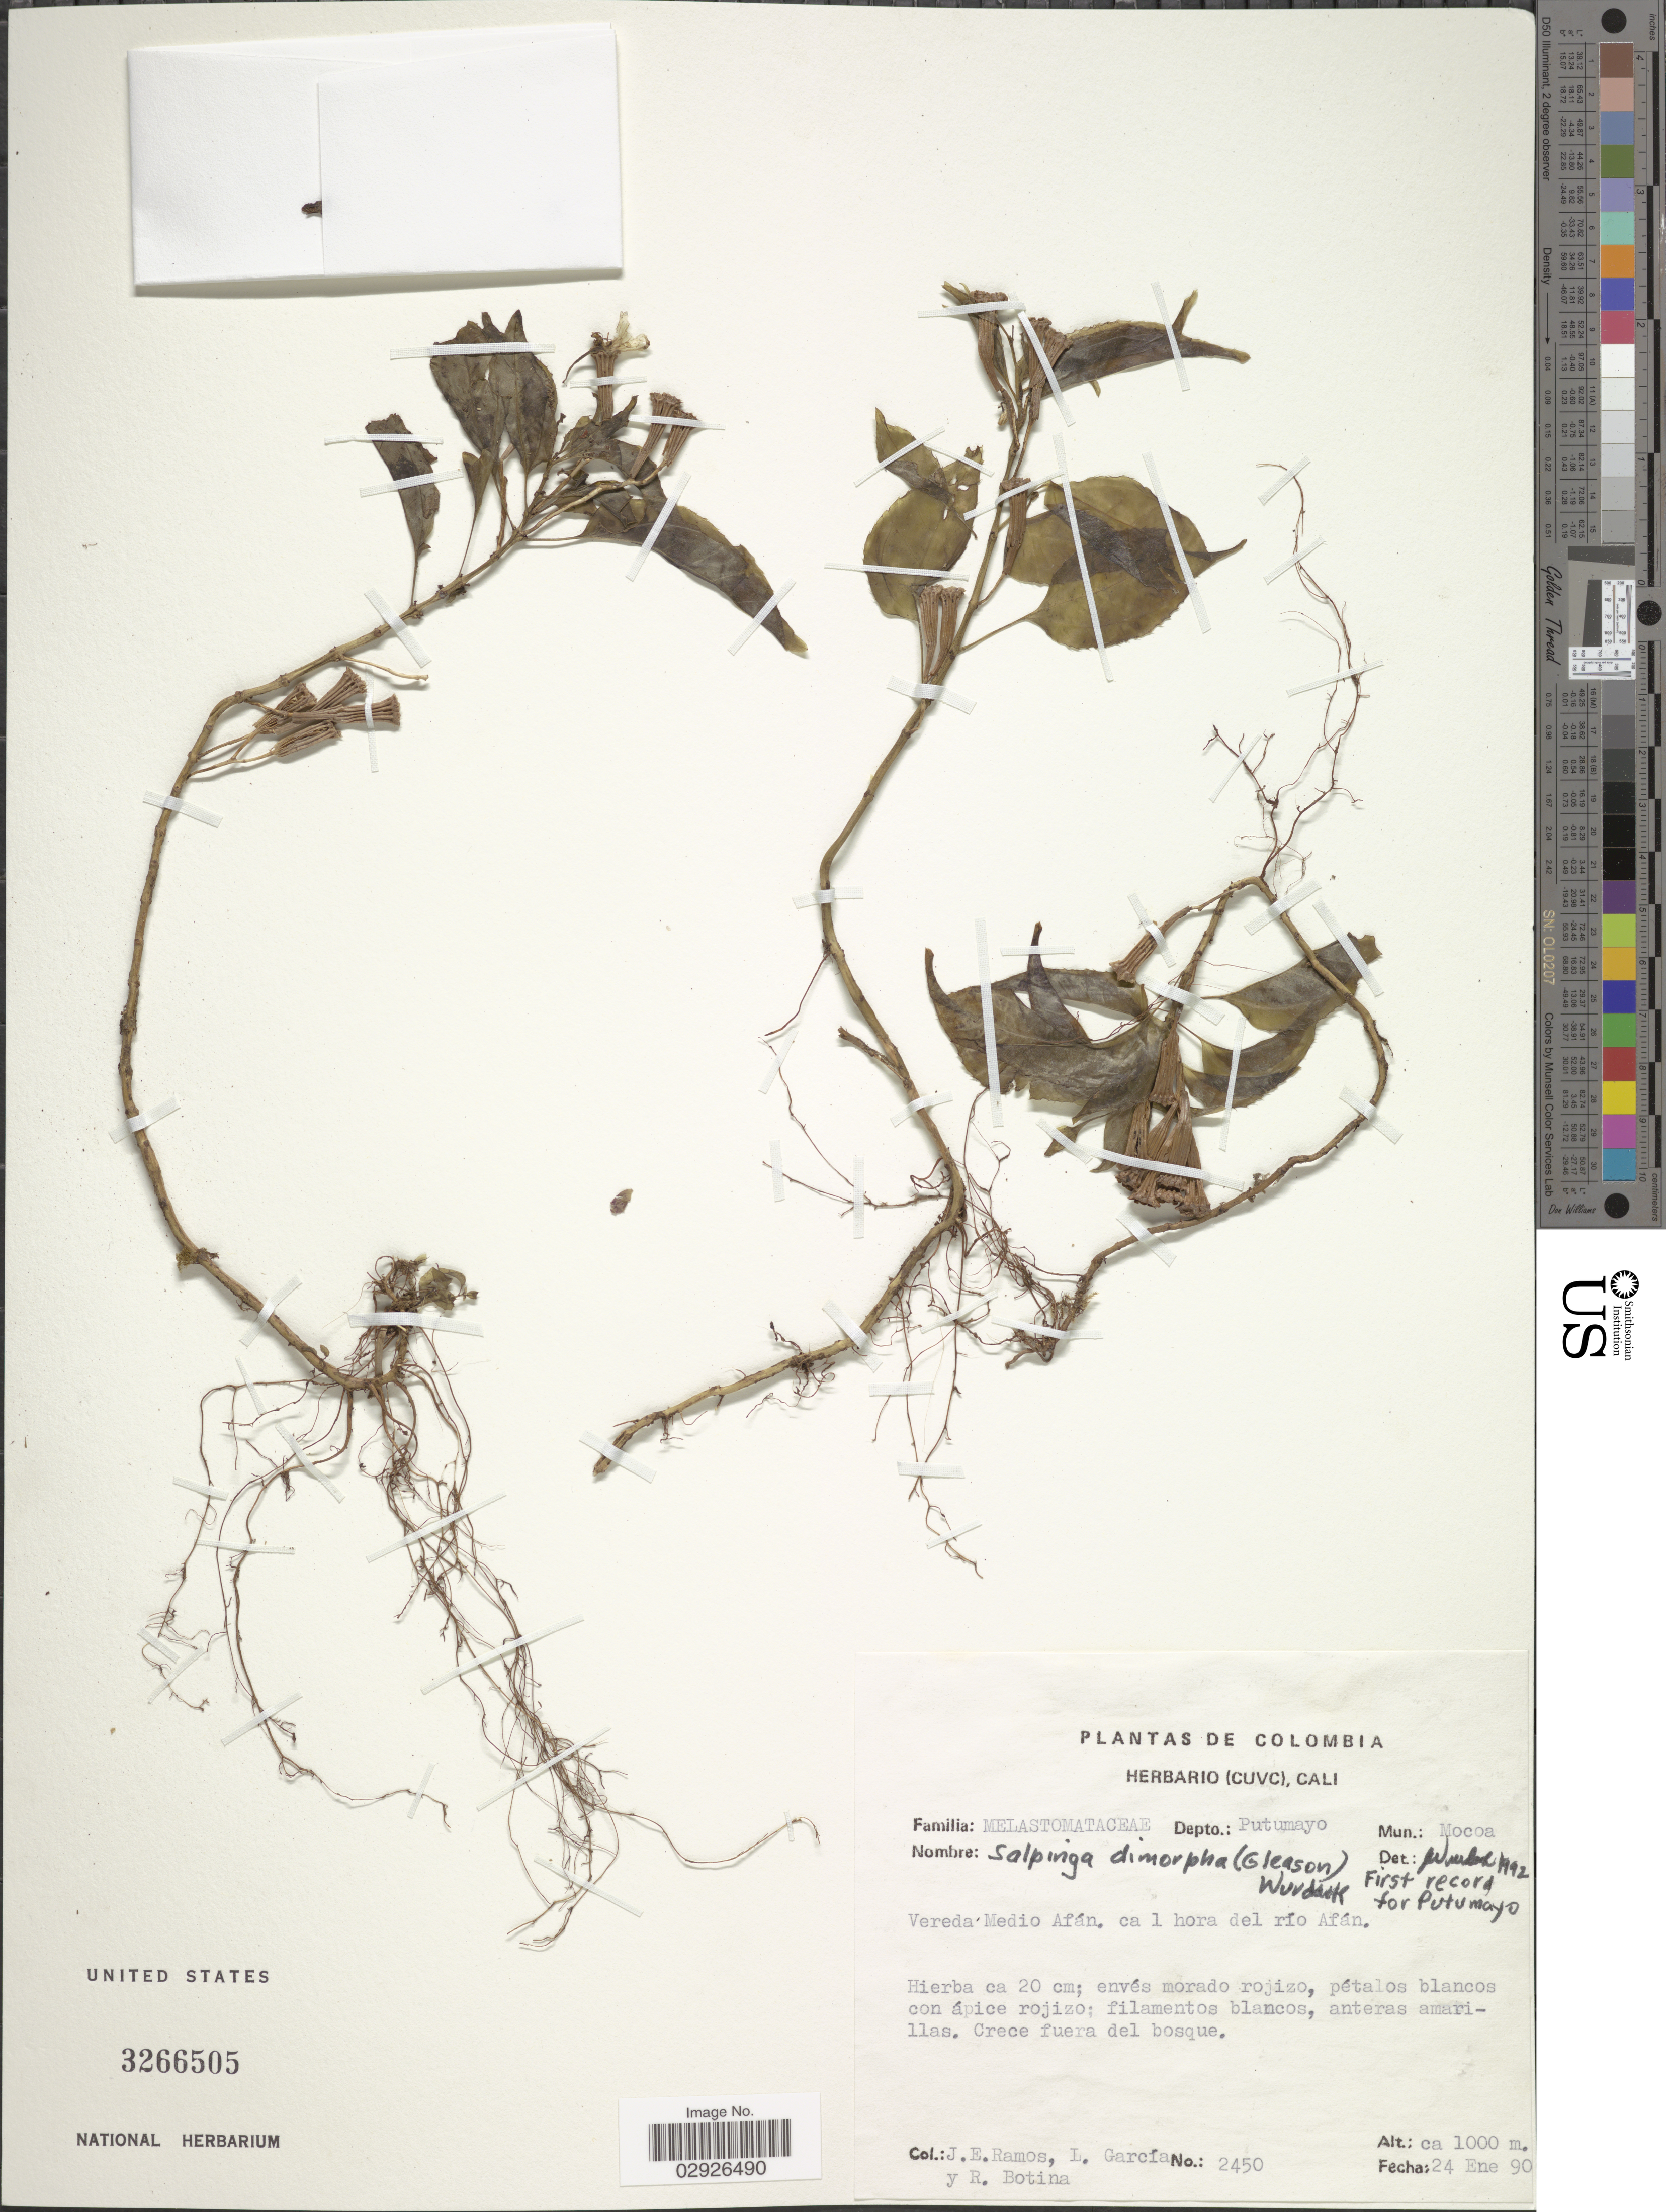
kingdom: Plantae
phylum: Tracheophyta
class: Magnoliopsida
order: Myrtales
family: Melastomataceae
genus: Salpinga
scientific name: Salpinga dimorpha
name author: (Gleason) Wurdack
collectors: J. E. Ramos, L. Garcia & R. Botina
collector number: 2450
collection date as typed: Transcribed d/m/y: 24/1/90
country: Colombia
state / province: Putumayo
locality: Depto.: Putumayo. Mun. Mocoa. Vereda Medio Afán. ca 1 hora del río Afán.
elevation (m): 1000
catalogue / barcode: US 3266505